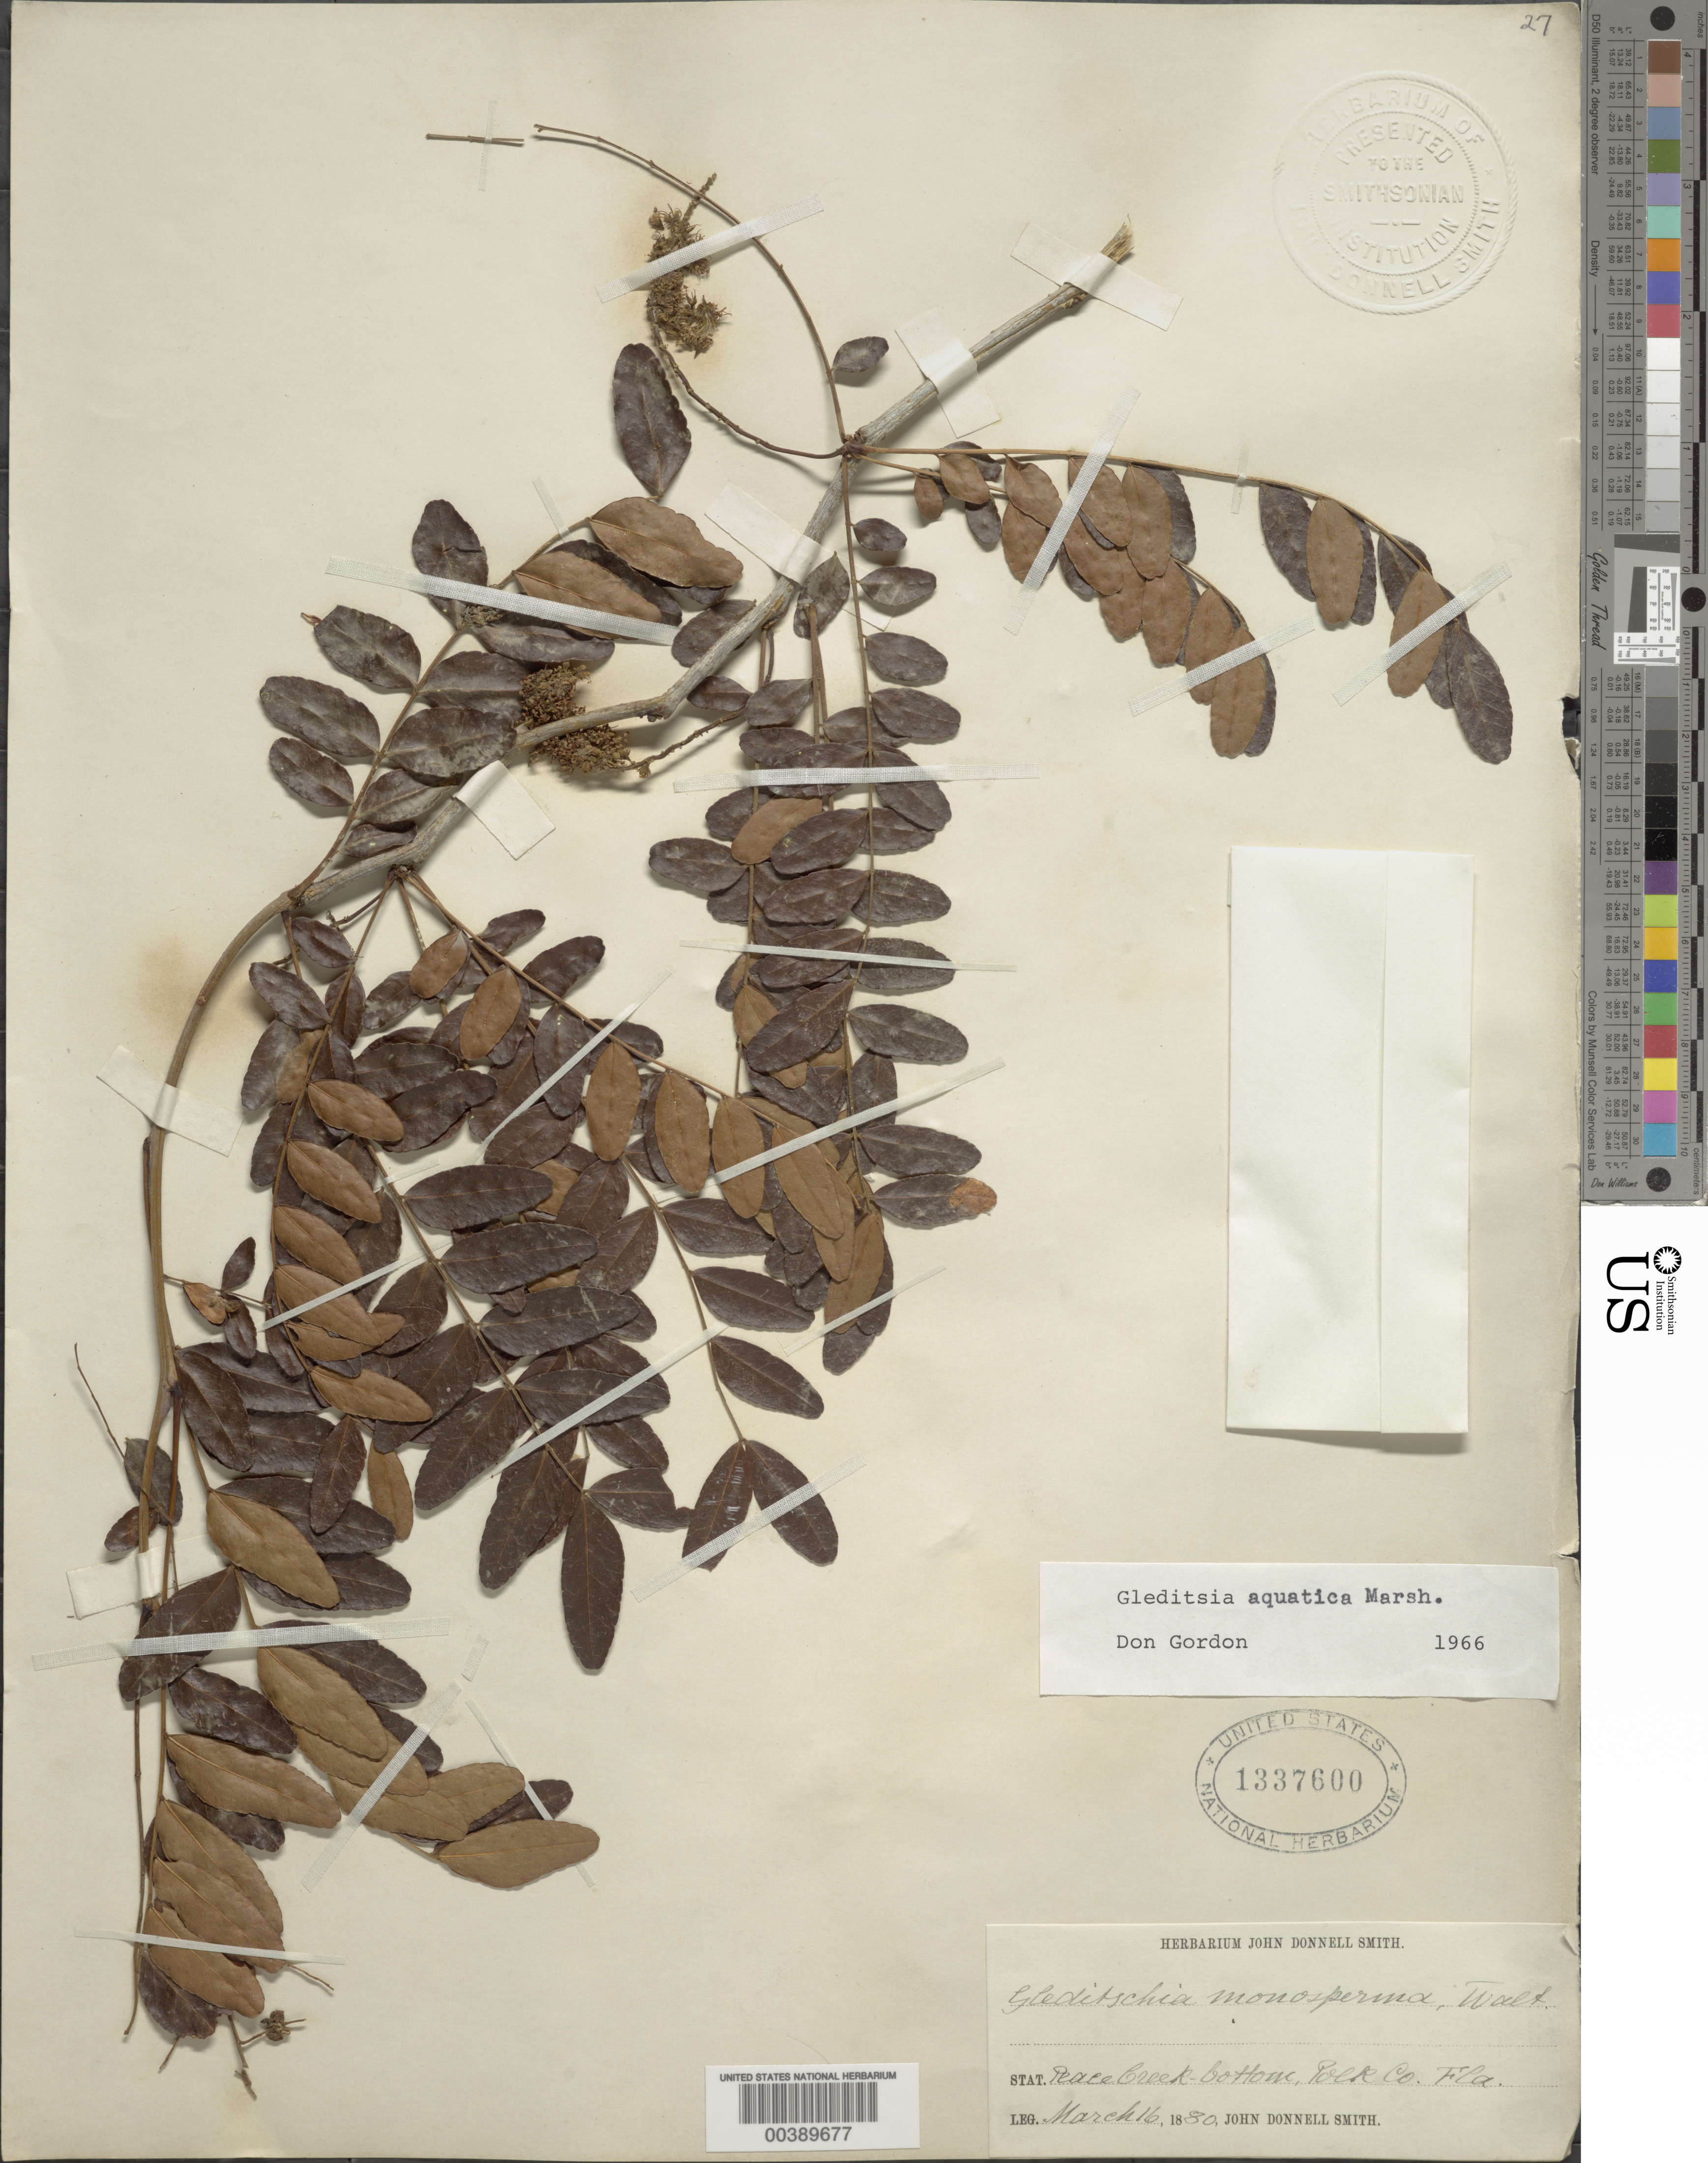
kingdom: Plantae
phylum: Tracheophyta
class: Magnoliopsida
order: Fabales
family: Fabaceae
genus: Gleditsia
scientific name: Gleditsia aquatica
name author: Marshall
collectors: J. Donnell Smith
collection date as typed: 16 Mar 1880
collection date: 1880-03-16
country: United States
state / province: Florida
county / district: Polk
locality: Peace creek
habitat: Creek bottom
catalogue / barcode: US 1337600